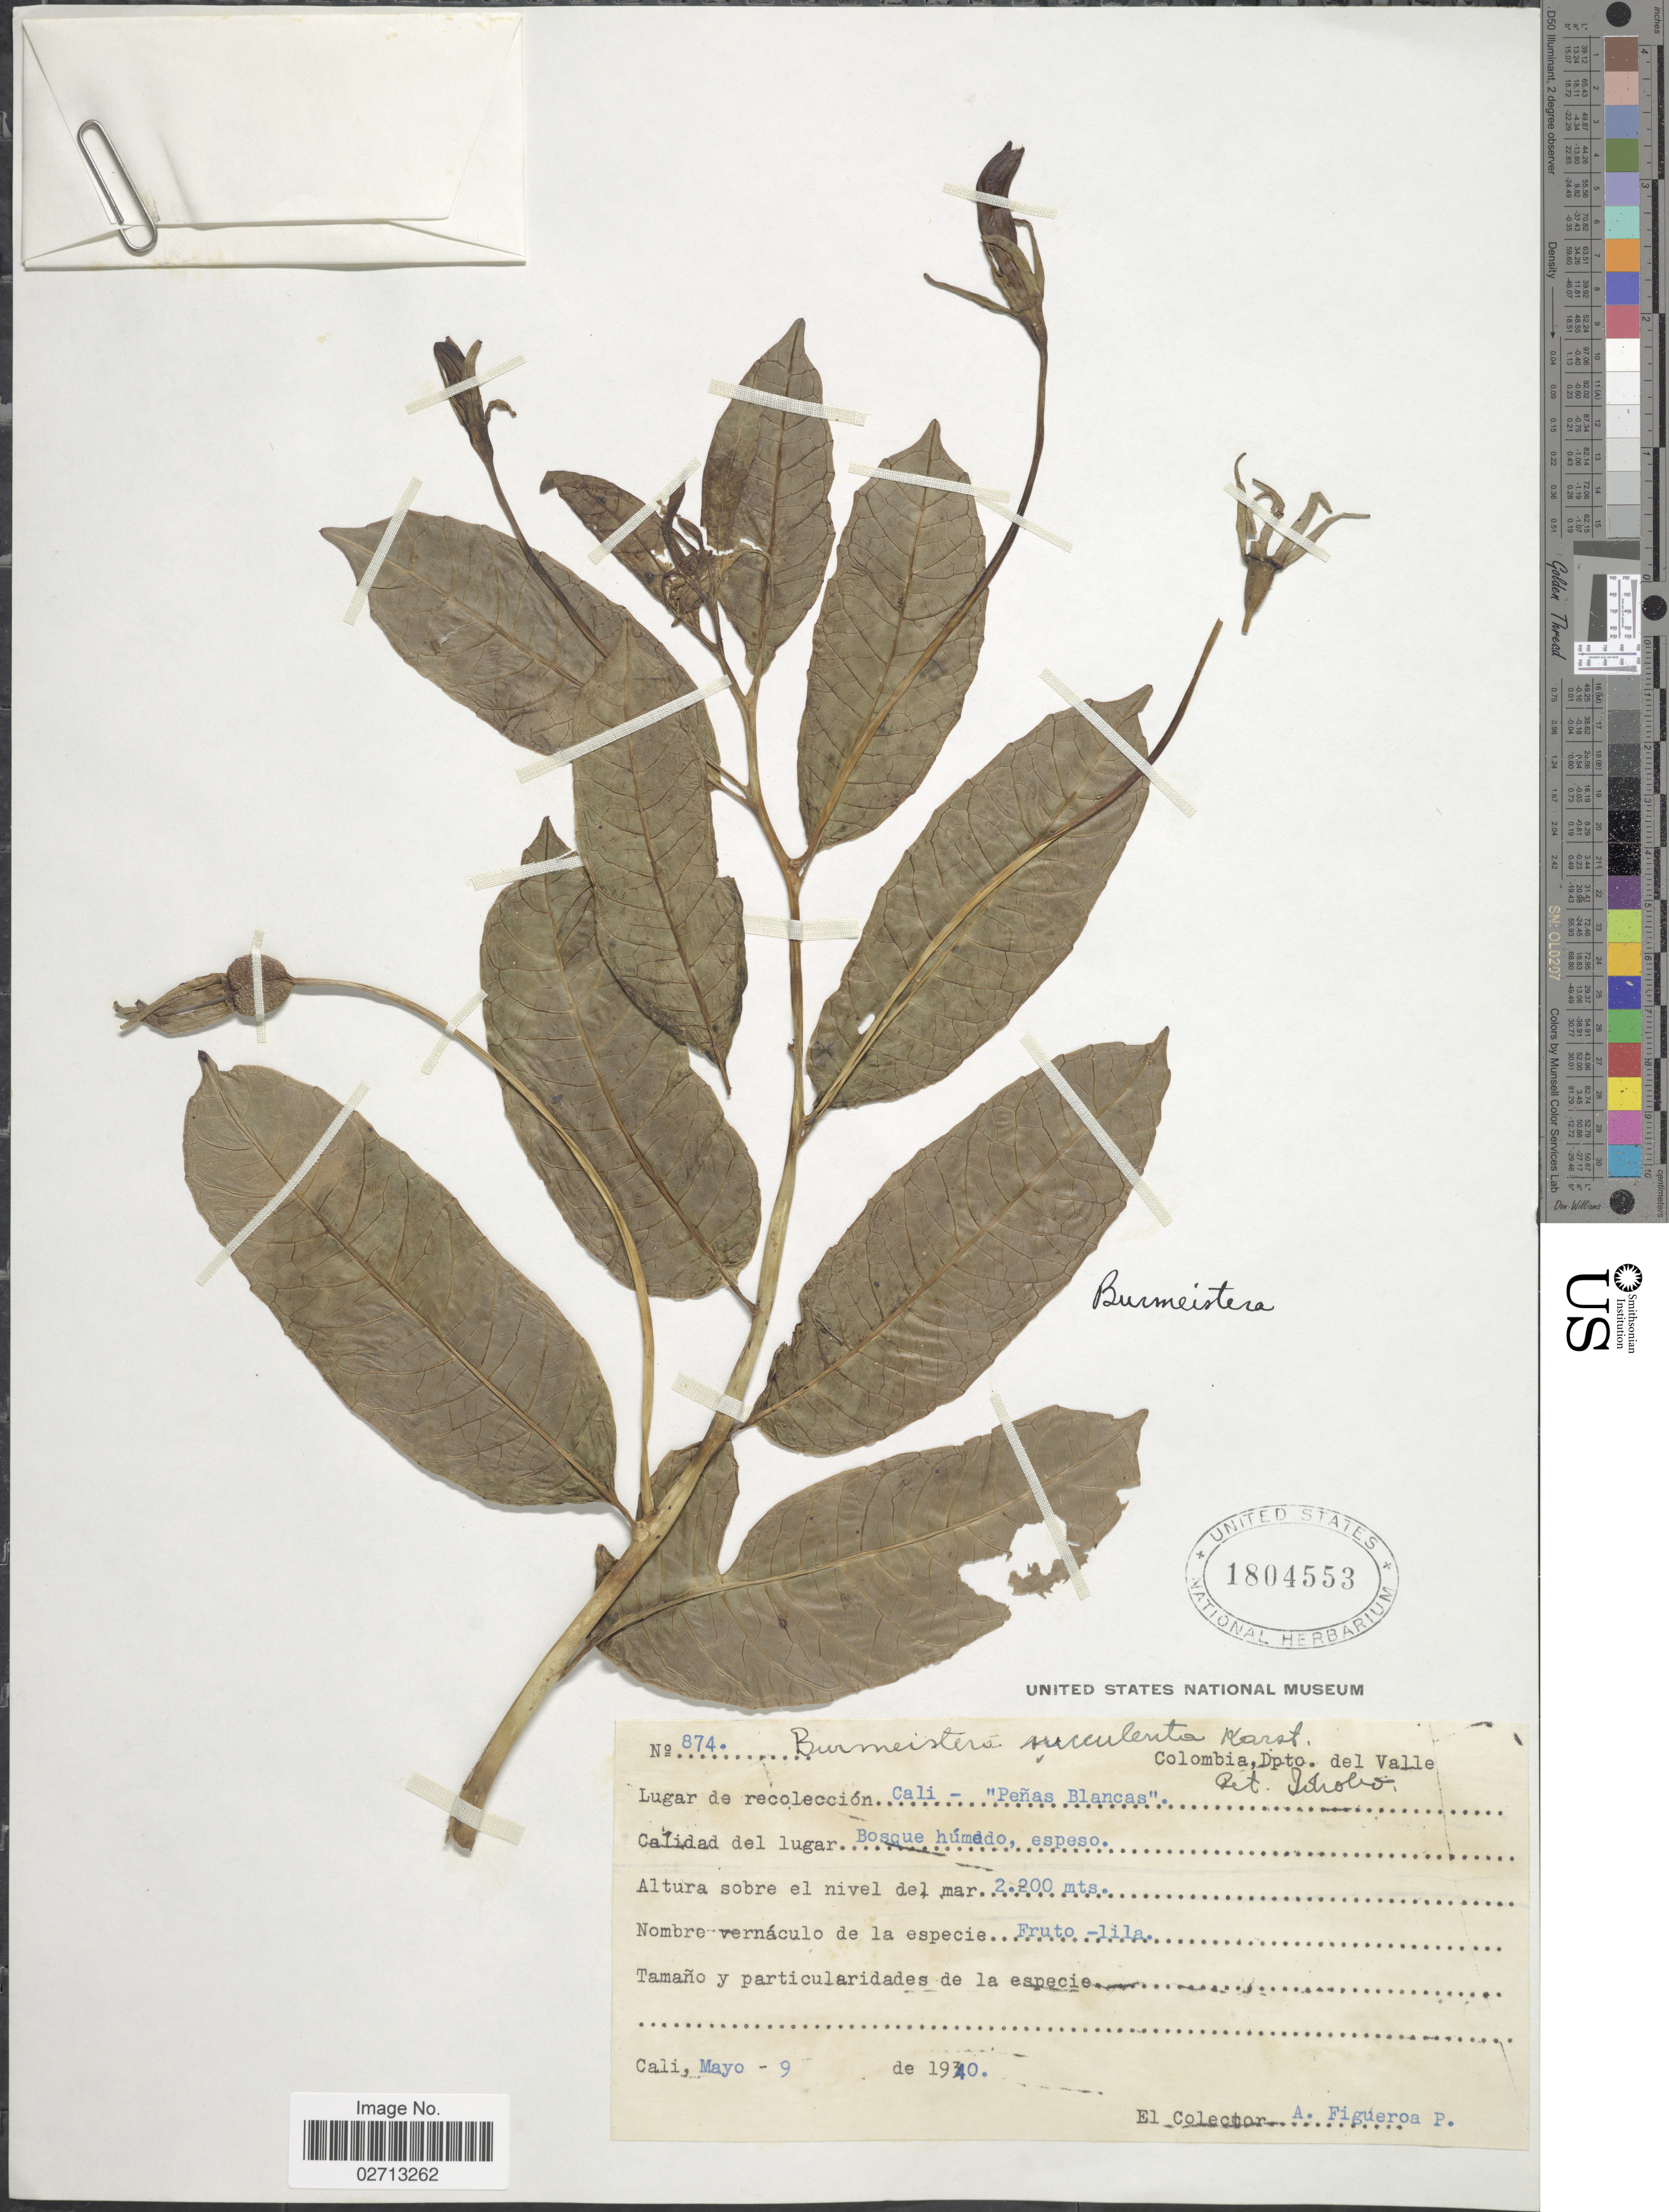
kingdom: Plantae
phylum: Tracheophyta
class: Magnoliopsida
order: Asterales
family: Campanulaceae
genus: Burmeistera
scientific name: Burmeistera succulenta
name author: H. Karst. & Triana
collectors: A. Figueroa-Potes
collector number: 874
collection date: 1940-05-09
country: Colombia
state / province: Valle del Cauca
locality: Dpto. del Valle. Cali - "Peñas Blancas".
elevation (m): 2200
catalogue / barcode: US 1804553